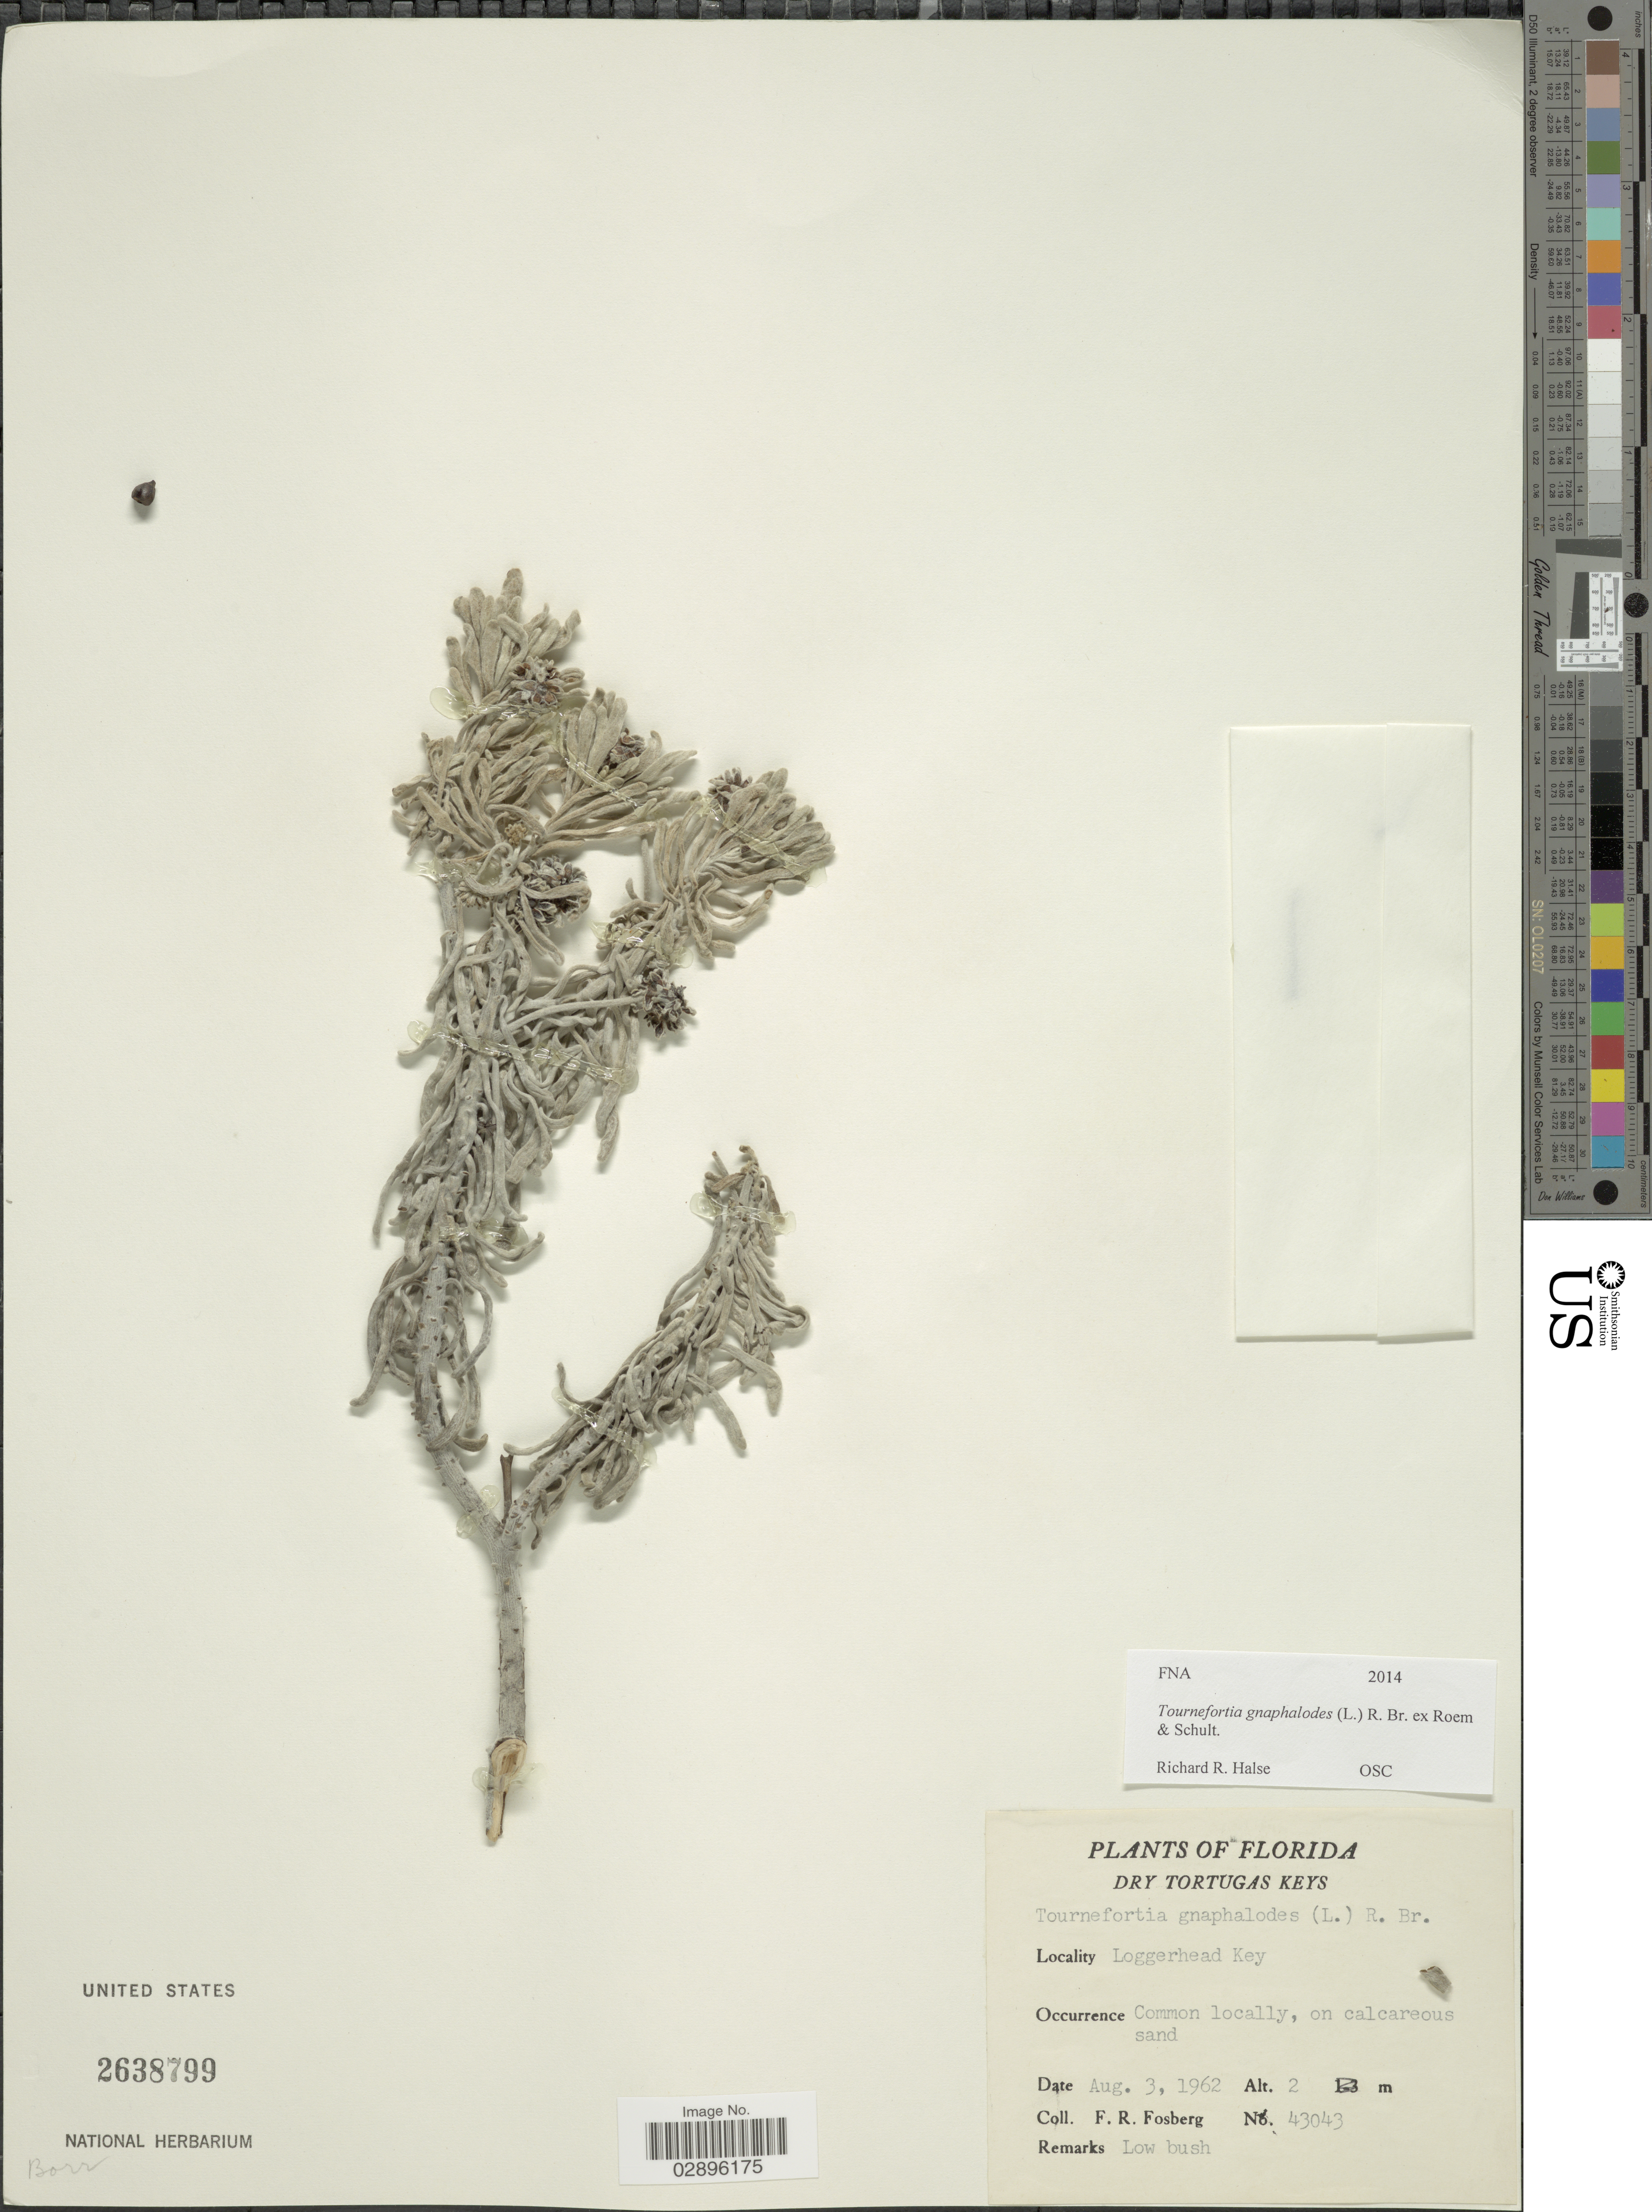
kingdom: Plantae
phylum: Tracheophyta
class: Magnoliopsida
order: Boraginales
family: Heliotropiaceae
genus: Tournefortia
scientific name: Tournefortia gnaphalodes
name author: (L.) R. Br. ex Roem. & Schult.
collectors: F. R. Fosberg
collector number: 43043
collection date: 1962-08-03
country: United States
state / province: Florida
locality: Dry Tortugas Keys. Loggerhead Key.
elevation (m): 2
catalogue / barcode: US 2638799